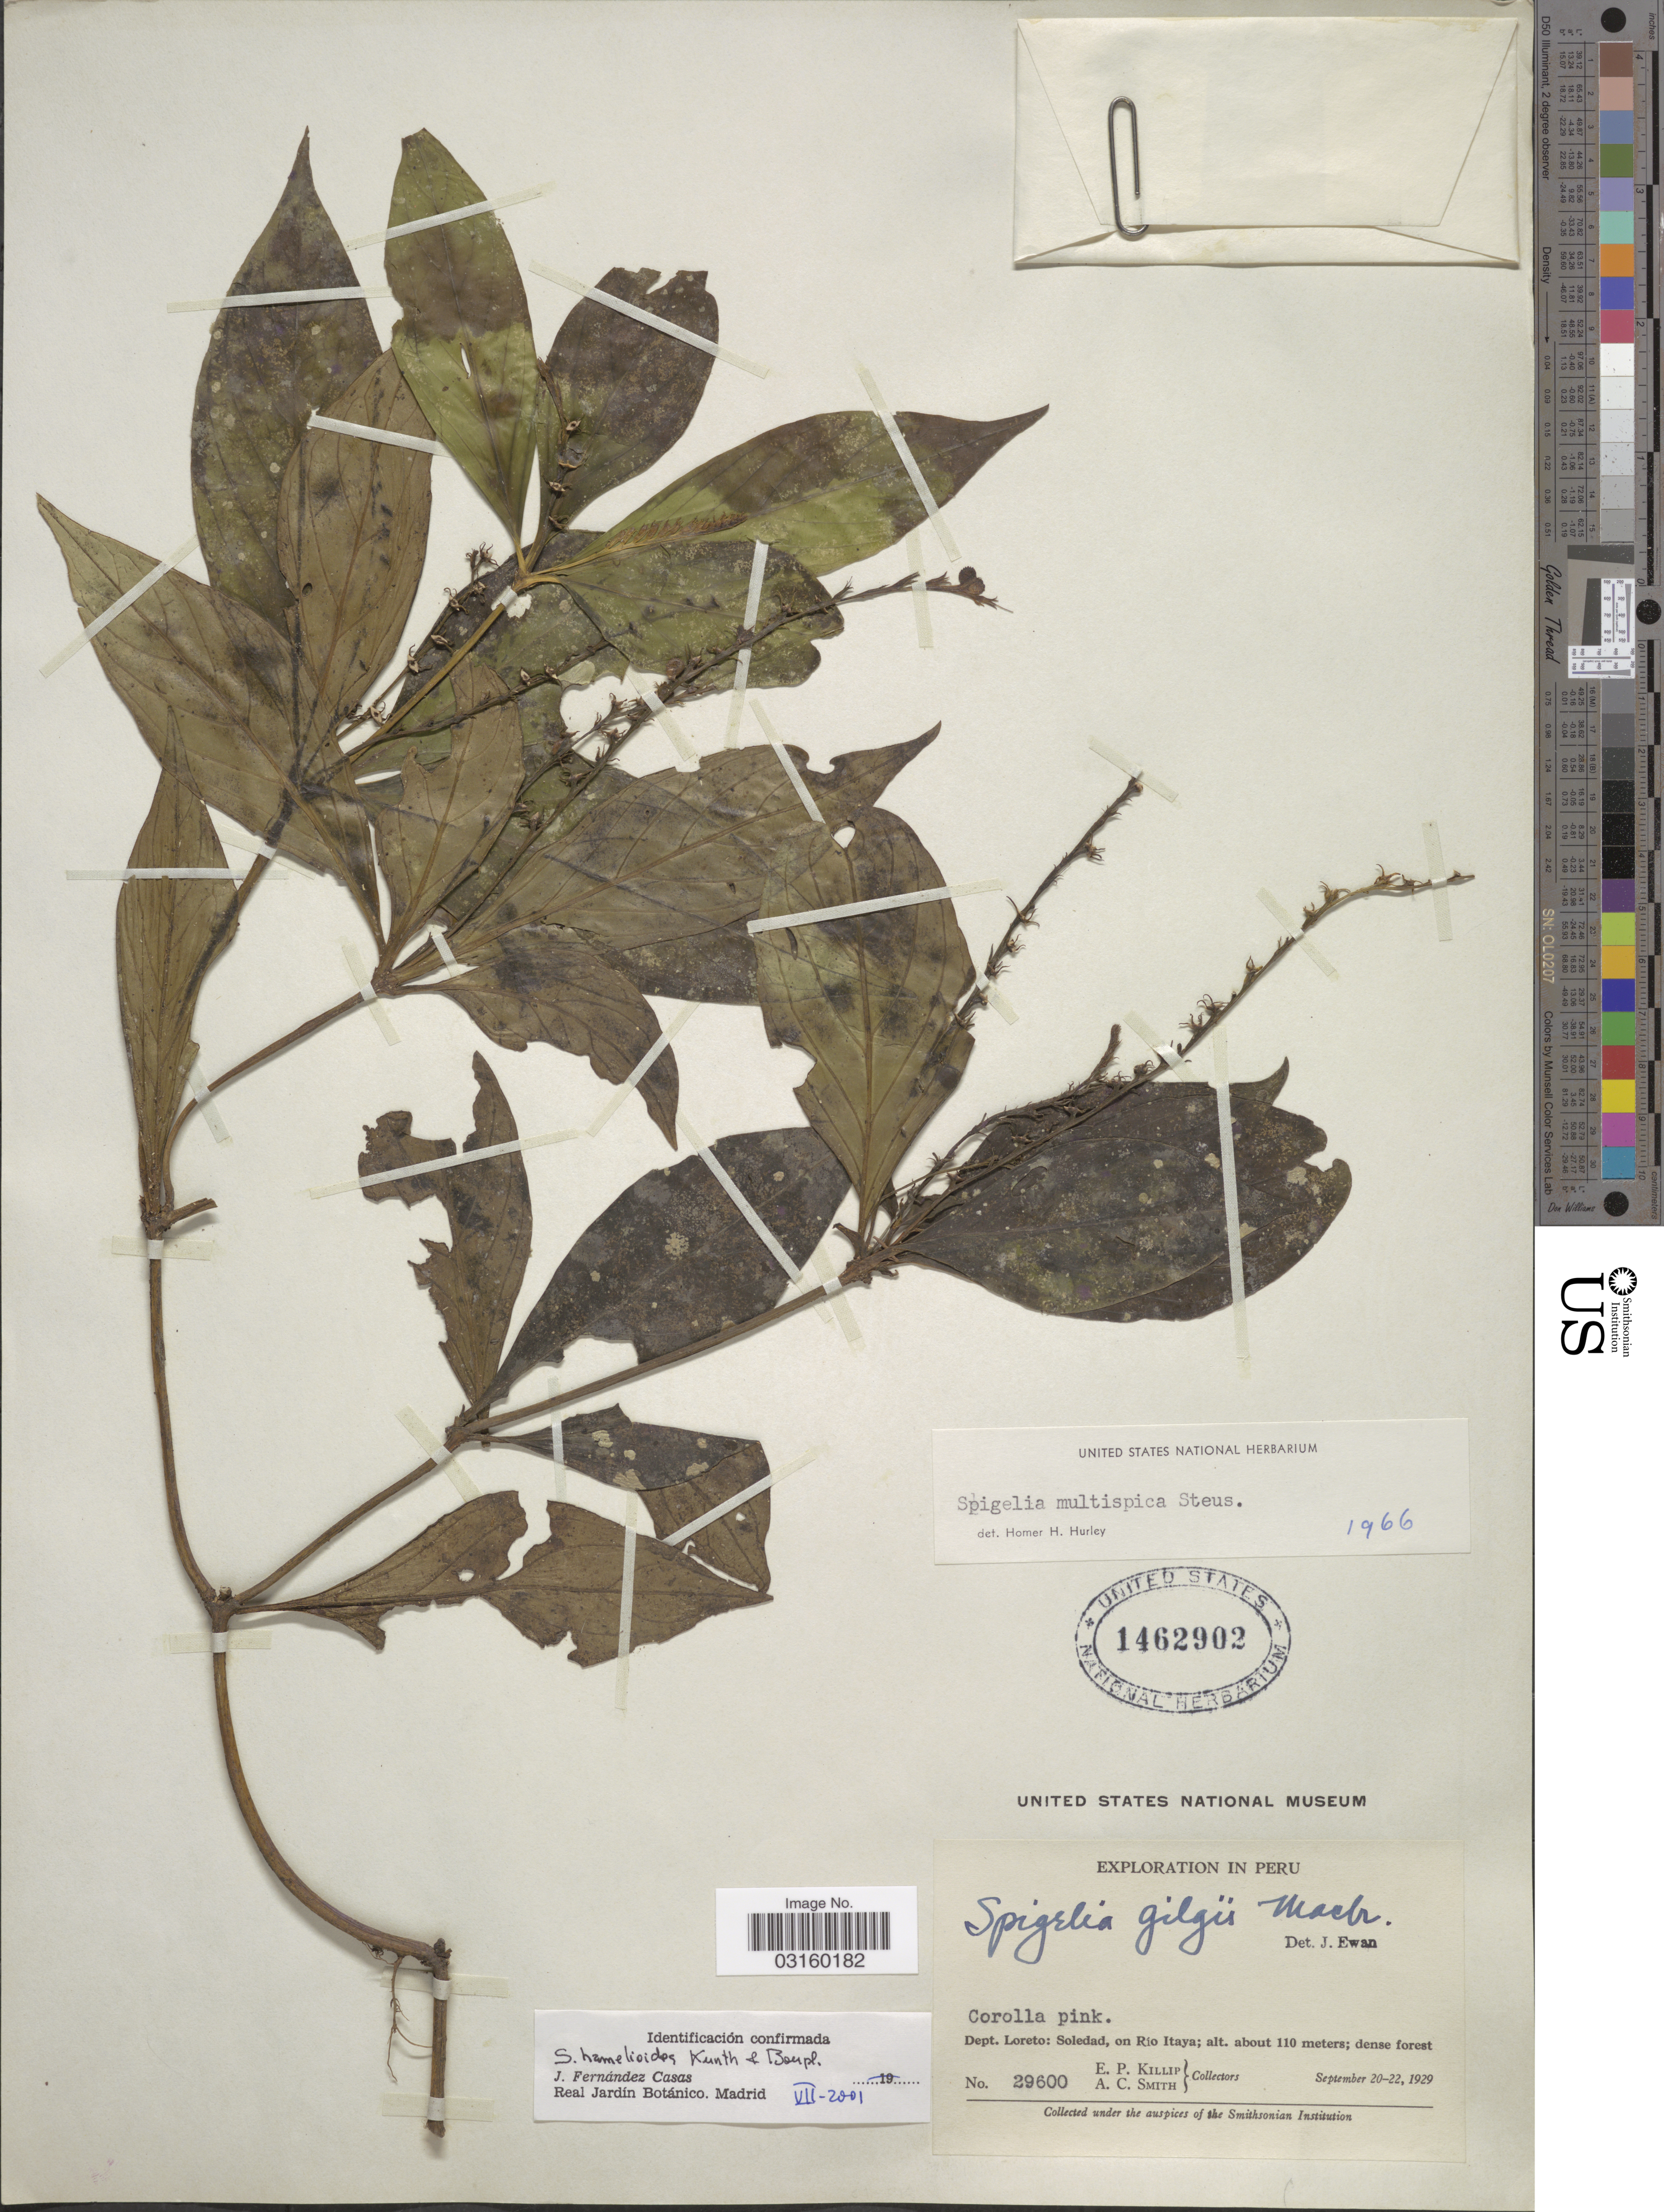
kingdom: Plantae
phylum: Tracheophyta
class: Magnoliopsida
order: Gentianales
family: Loganiaceae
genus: Spigelia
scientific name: Spigelia hamelioides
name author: Kunth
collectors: E. P. Killip & A. C. Smith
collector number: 29600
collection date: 1929-09-20/1929-09-22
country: Peru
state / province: Loreto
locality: Dept. Loreto: Soledad, on Río Itaya.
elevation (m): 110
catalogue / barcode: US 1462902